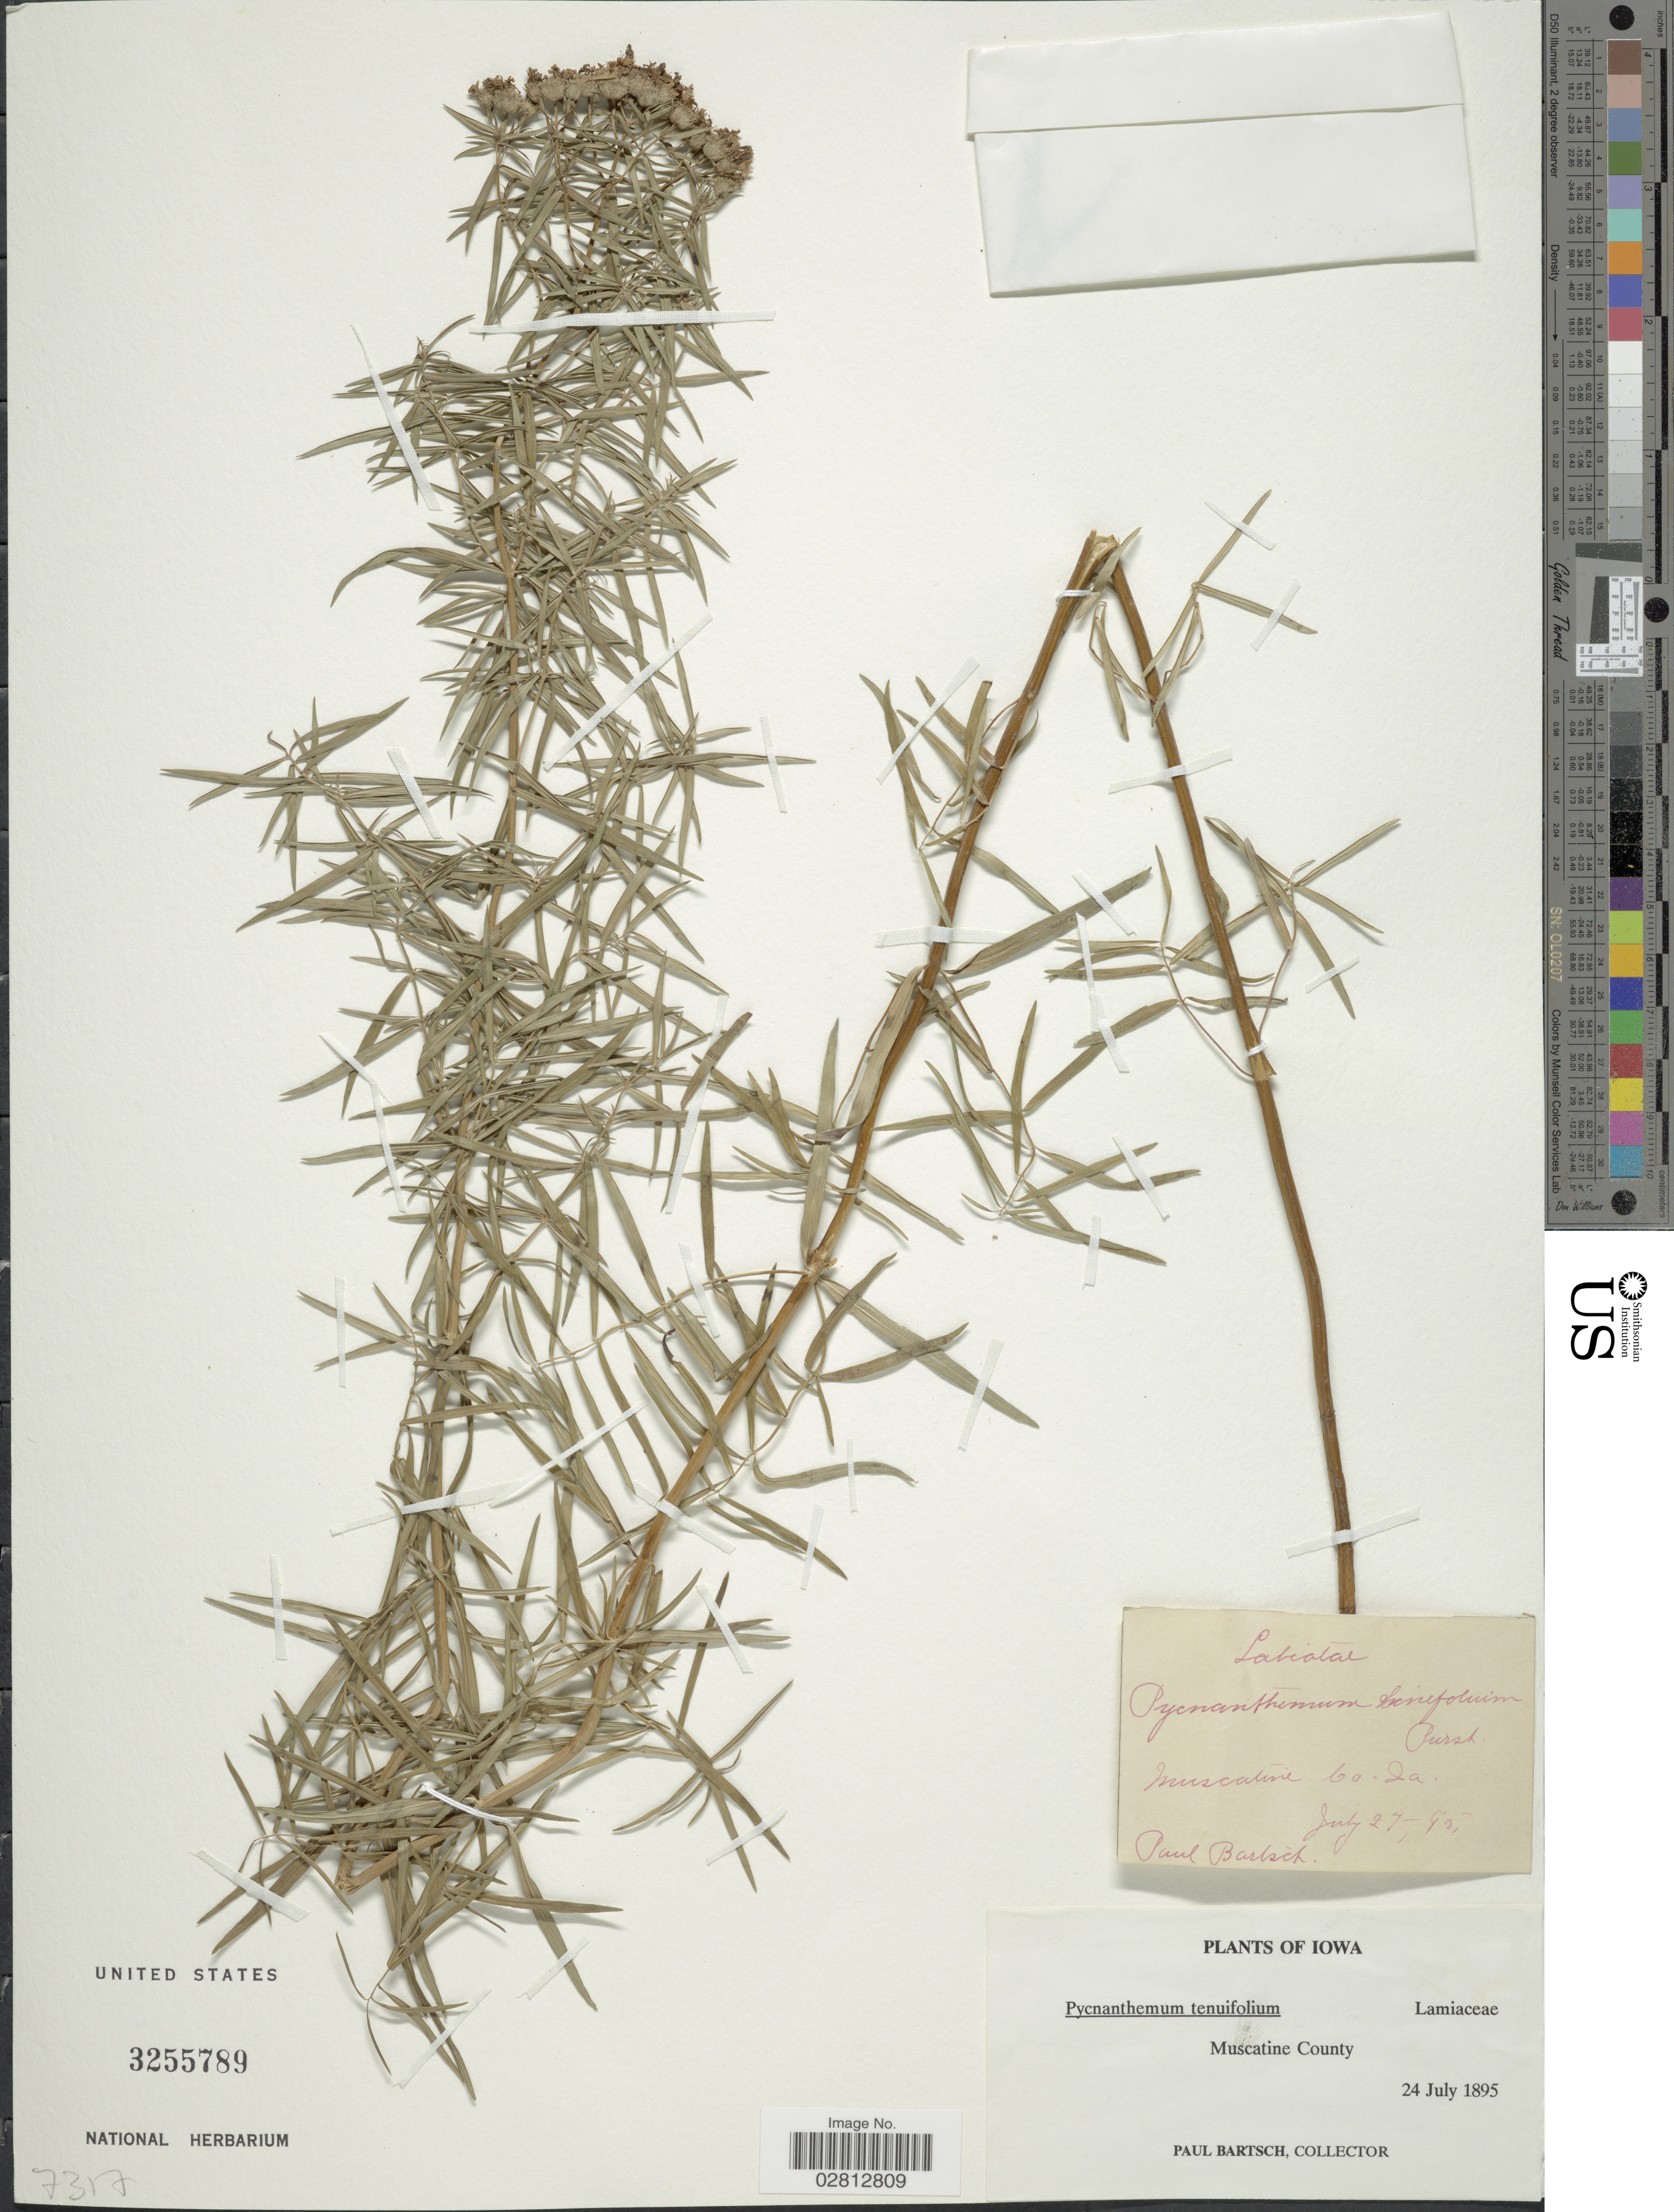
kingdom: Plantae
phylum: Tracheophyta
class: Magnoliopsida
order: Lamiales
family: Lamiaceae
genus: Pycnanthemum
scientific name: Pycnanthemum tenuifolium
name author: Schrad.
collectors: P. Bartsch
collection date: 1895-07-24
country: United States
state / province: Iowa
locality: Muscatine County.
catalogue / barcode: US 3255789